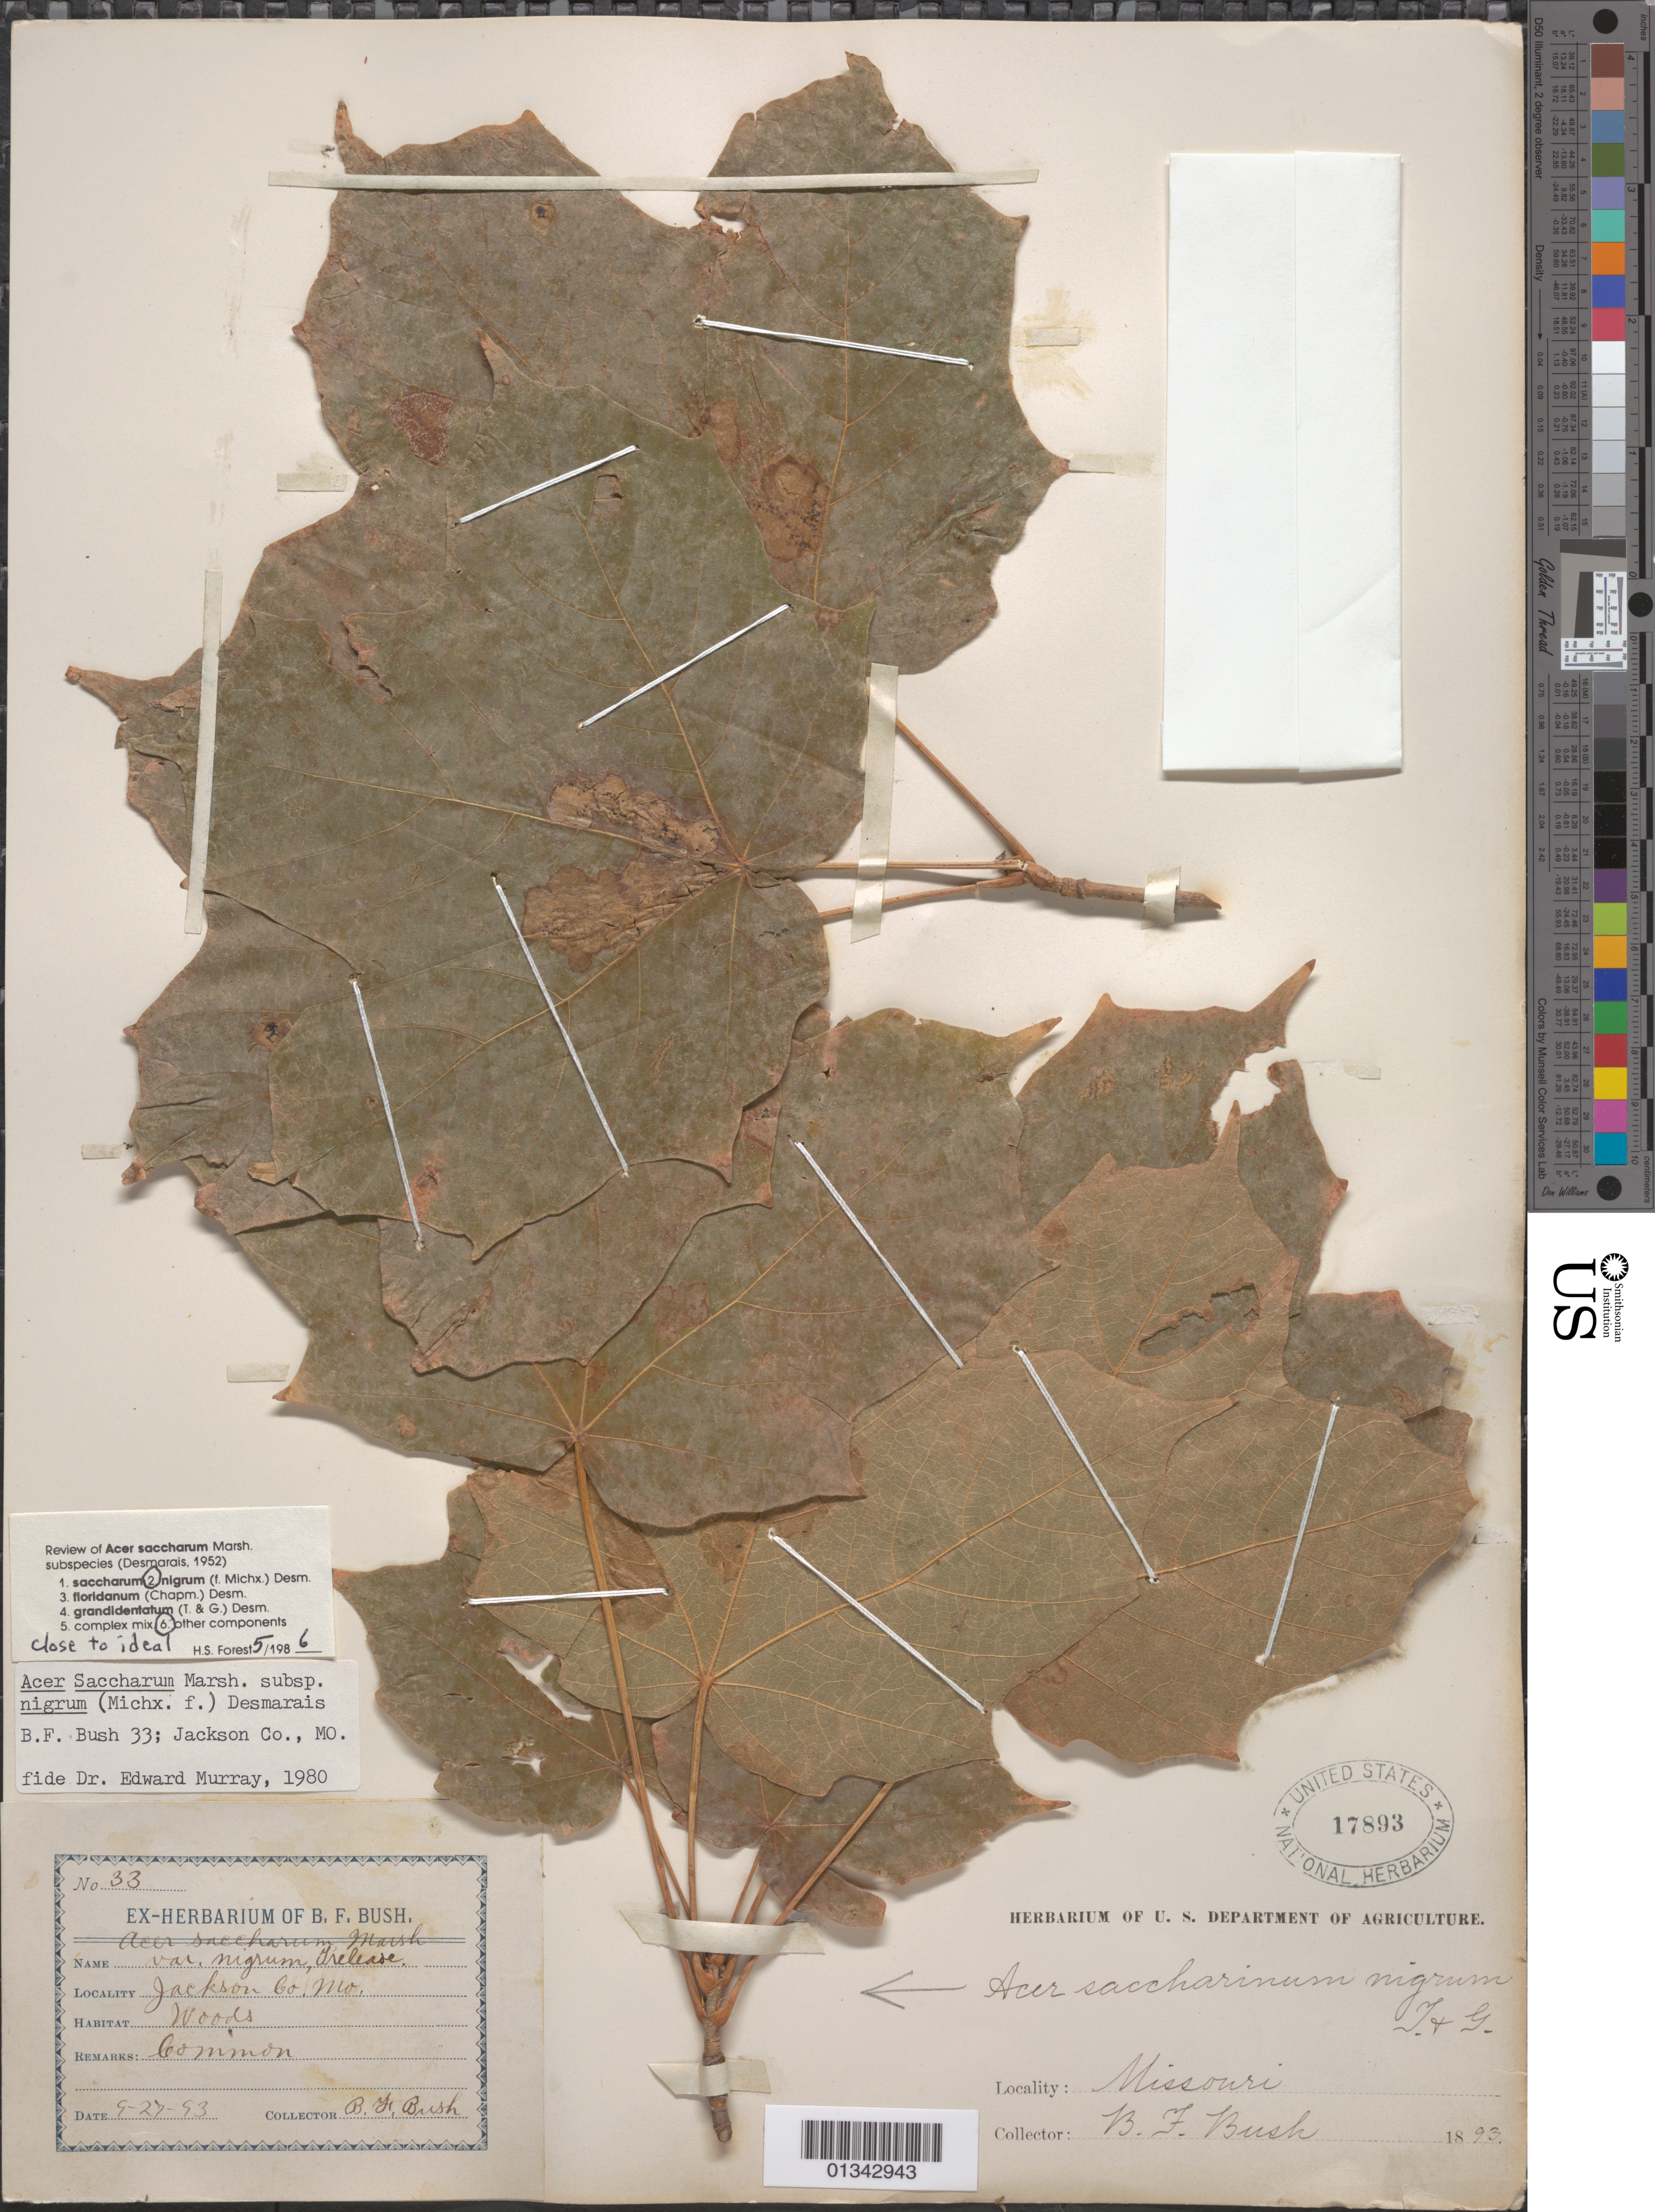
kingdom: Plantae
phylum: Tracheophyta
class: Magnoliopsida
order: Sapindales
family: Sapindaceae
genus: Acer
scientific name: Acer saccharum subsp. nigrum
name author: (F. Michx.) Desmarais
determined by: Forest, H. S.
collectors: B. F. Bush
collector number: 33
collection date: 1893-09-27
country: United States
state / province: Missouri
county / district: Jackson County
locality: Jackson County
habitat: Woods. Common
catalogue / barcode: US 17893